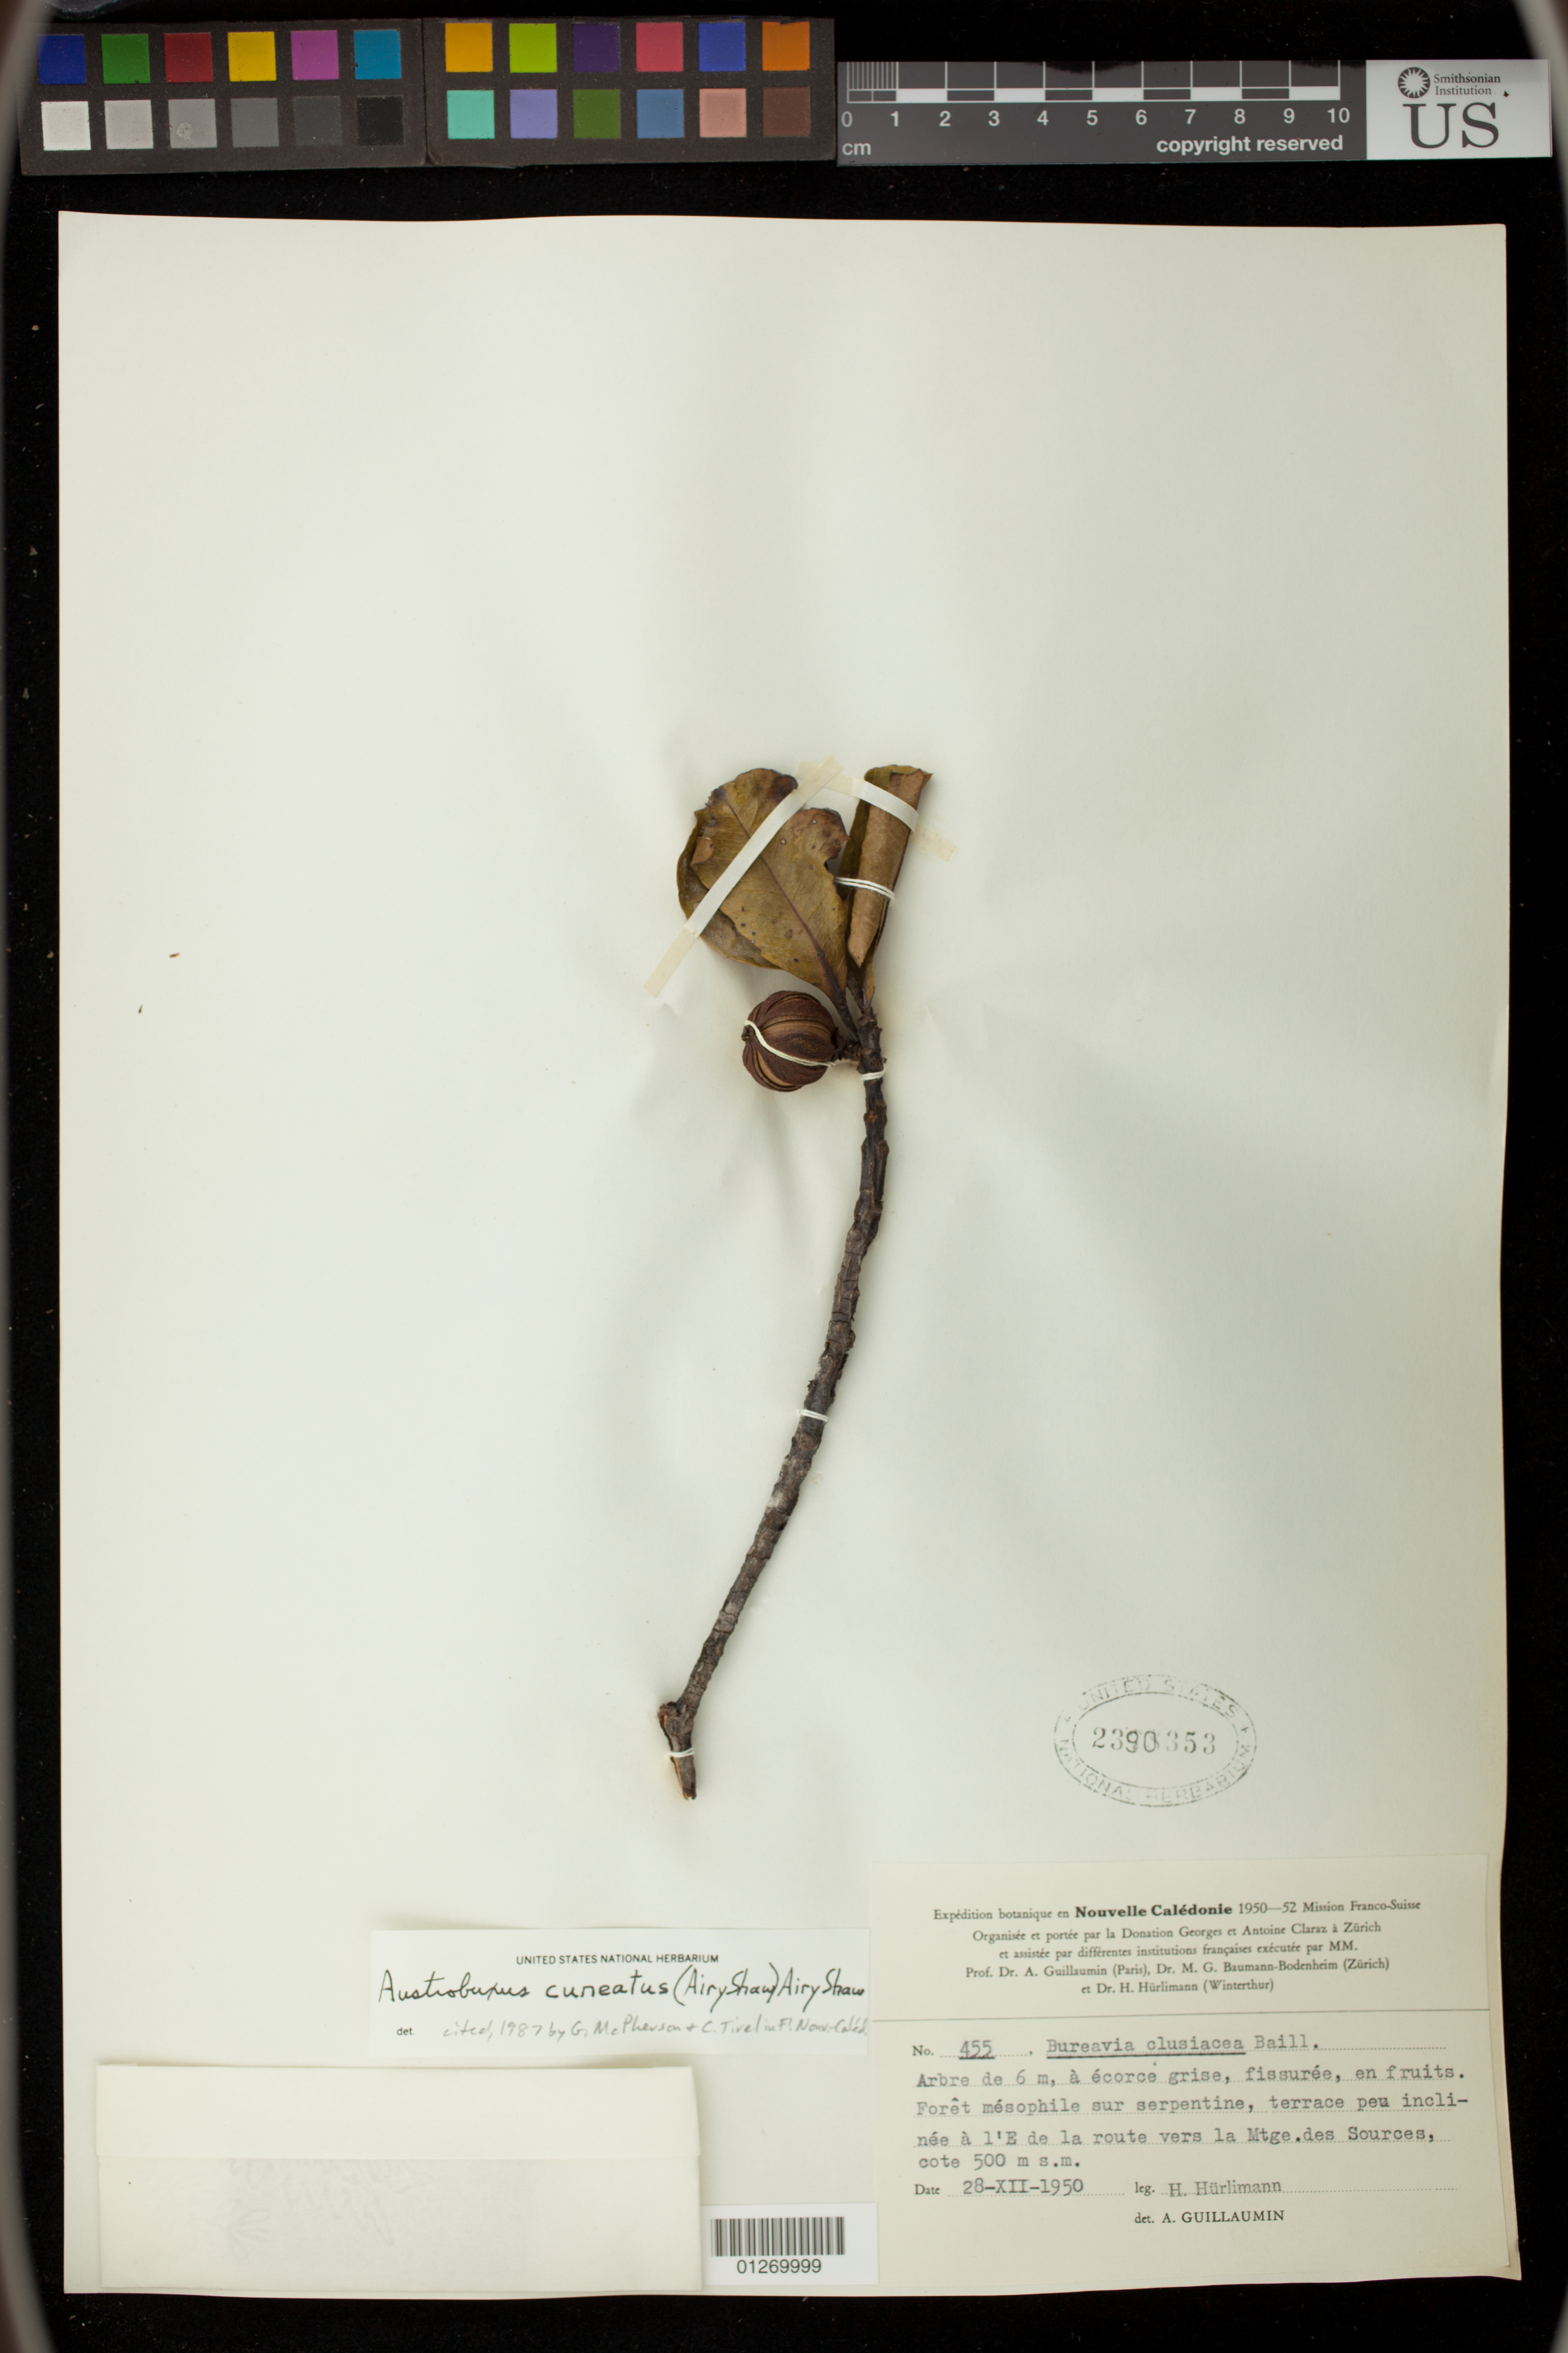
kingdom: Plantae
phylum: Tracheophyta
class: Magnoliopsida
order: Malpighiales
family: Picrodendraceae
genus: Austrobuxus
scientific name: Austrobuxus cuneatus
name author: (Airy Shaw) Airy Shaw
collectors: H. Hurlimann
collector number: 455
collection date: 1950-12-28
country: New Caledonia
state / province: South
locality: a l'E de la route vers la Mtge. des Sources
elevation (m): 500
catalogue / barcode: US 2390353